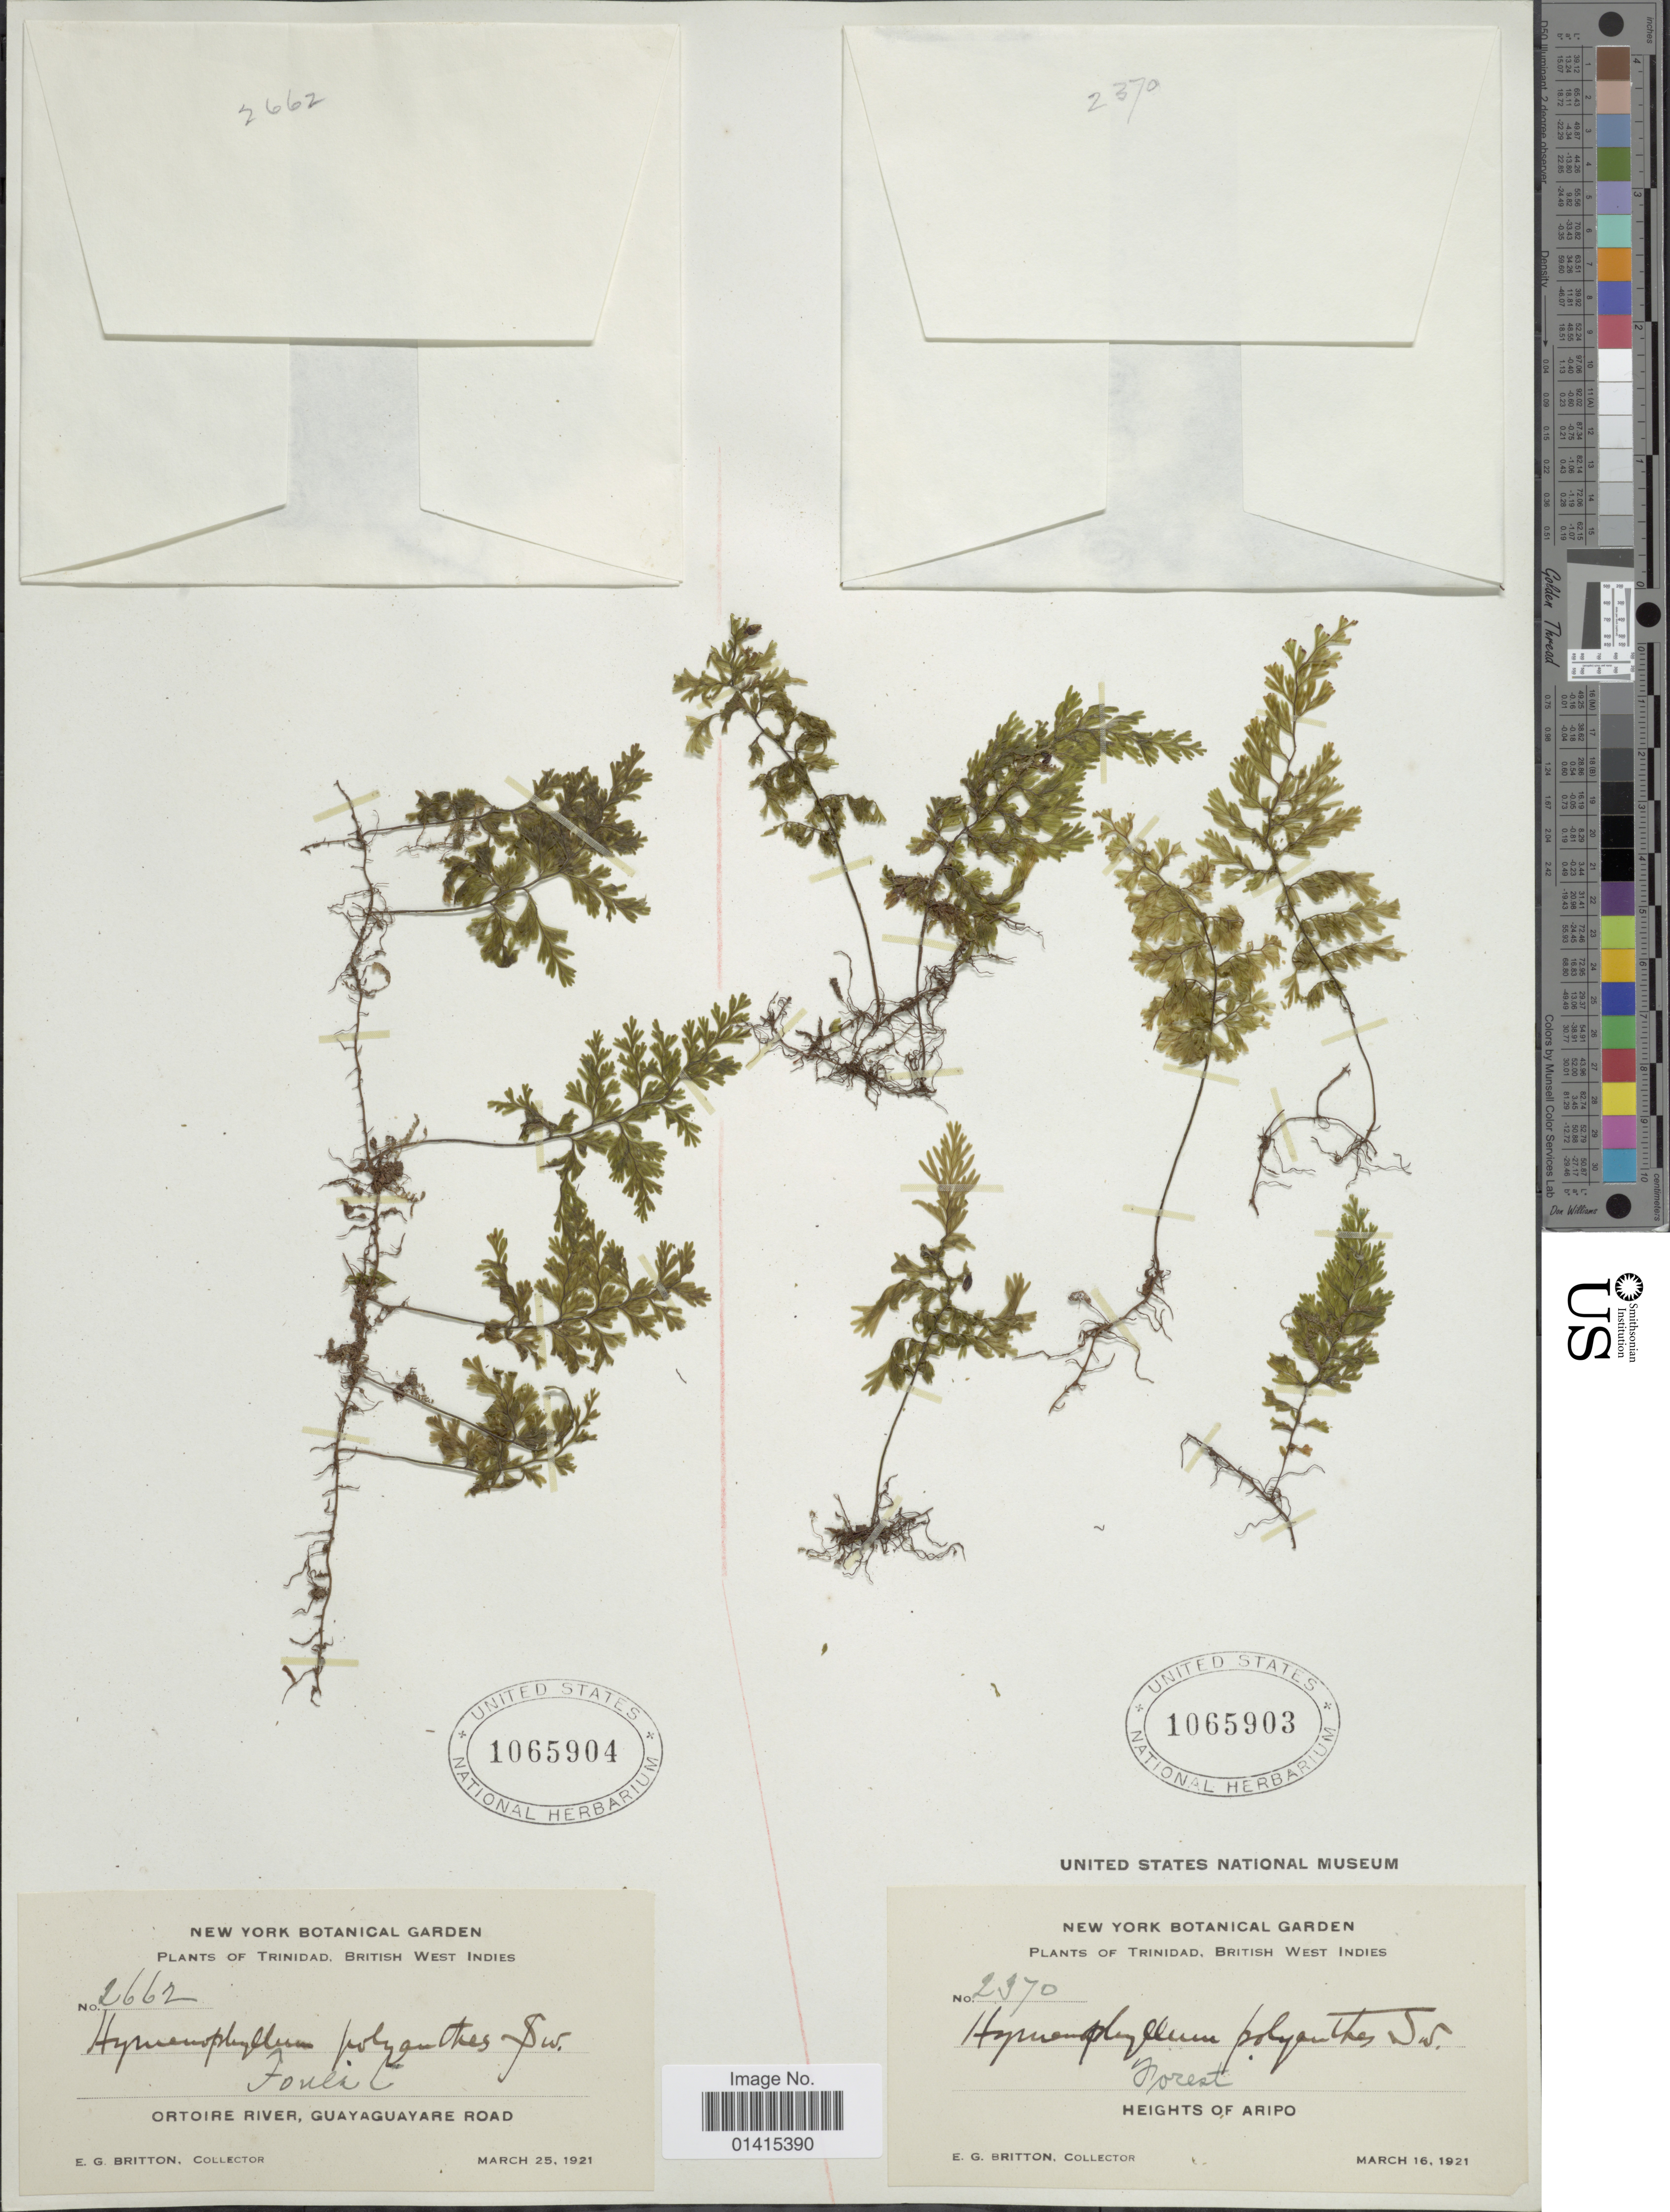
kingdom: Plantae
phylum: Tracheophyta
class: Polypodiopsida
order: Hymenophyllales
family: Hymenophyllaceae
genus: Hymenophyllum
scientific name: Hymenophyllum polyanthos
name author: (Sw.) Sw.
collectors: E. G. Britton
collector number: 2970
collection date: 1921-03-16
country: Trinidad and Tobago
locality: Trinidad, British West Indies, Heights of Aripo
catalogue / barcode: US 1065903